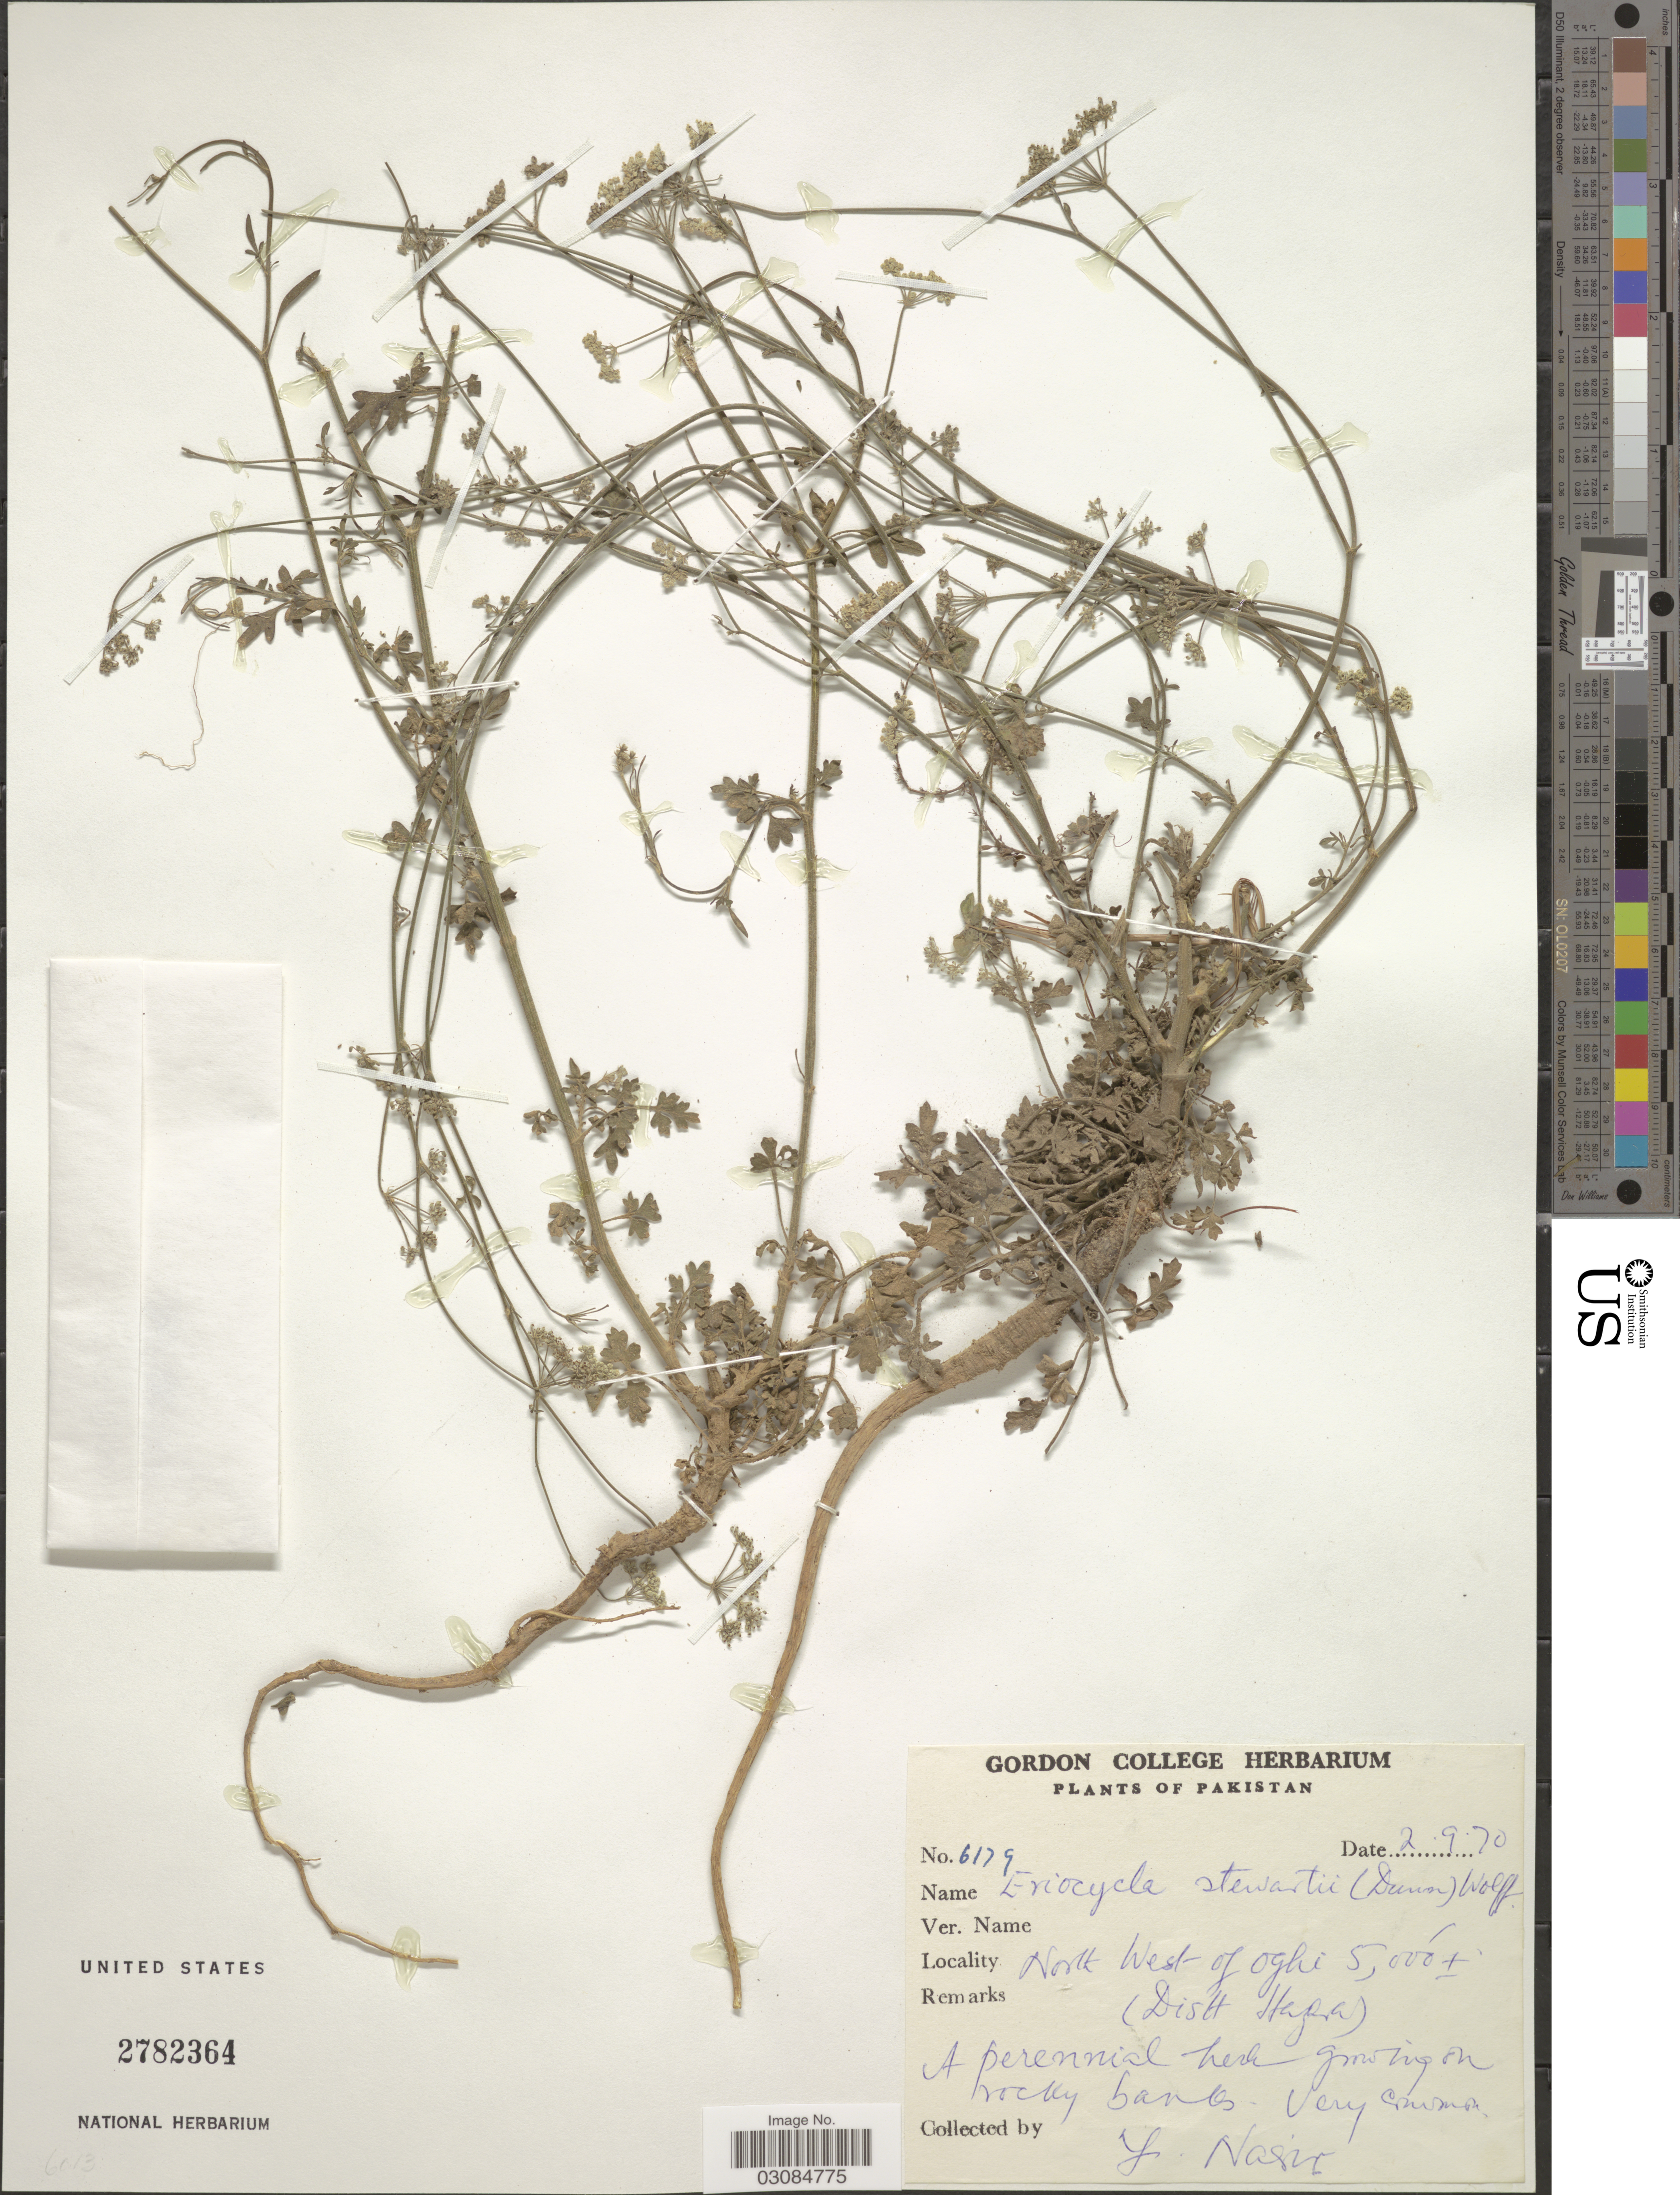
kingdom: Plantae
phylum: Tracheophyta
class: Magnoliopsida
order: Apiales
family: Apiaceae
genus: Eriocycla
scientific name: Eriocycla stewartii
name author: H. Wolff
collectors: Y. Nasir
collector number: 6179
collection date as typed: Transcribed d/m/y: 2/9/70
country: Pakistan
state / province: Khyber Pakhtunkhwa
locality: North West of Oghi (Distt Hazara).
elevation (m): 1524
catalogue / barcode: US 2782364